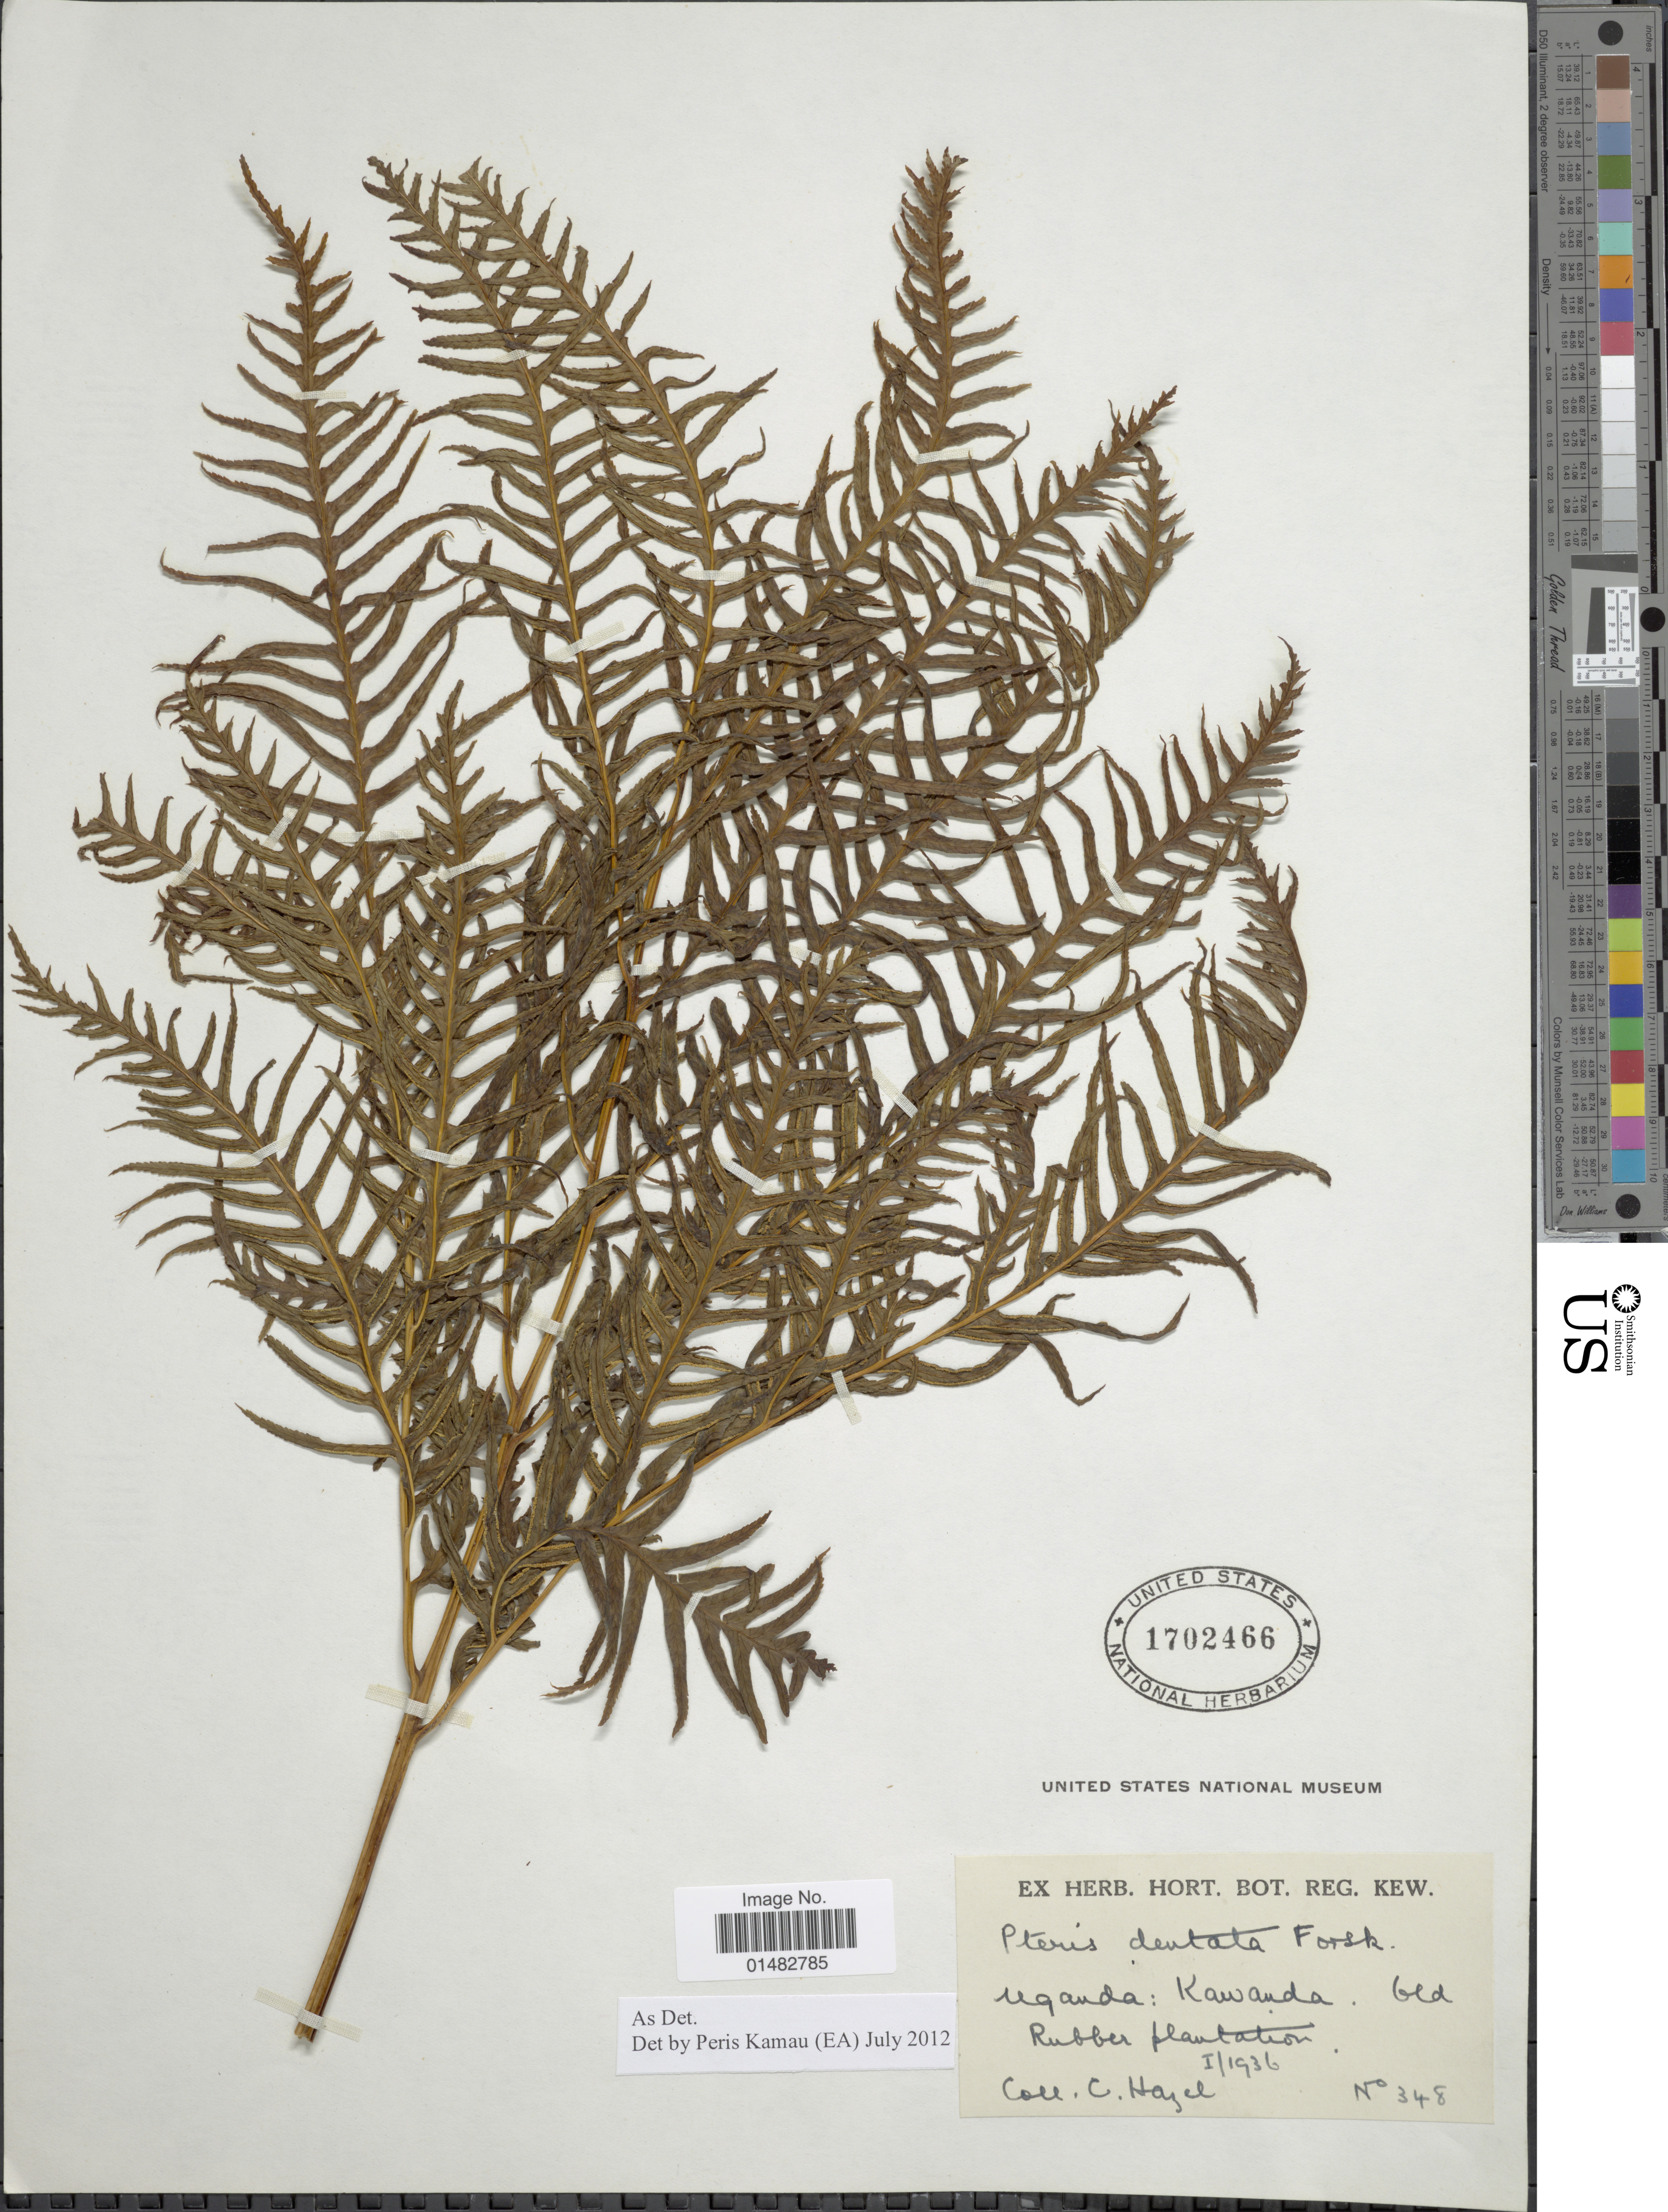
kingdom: Plantae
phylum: Tracheophyta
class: Polypodiopsida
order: Polypodiales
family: Pteridaceae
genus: Pteris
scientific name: Pteris dentata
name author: Forssk.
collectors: C. Hazel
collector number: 348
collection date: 1936-01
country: Uganda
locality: Uganda: Kawanda, old rubber plantation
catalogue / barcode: US 1702466